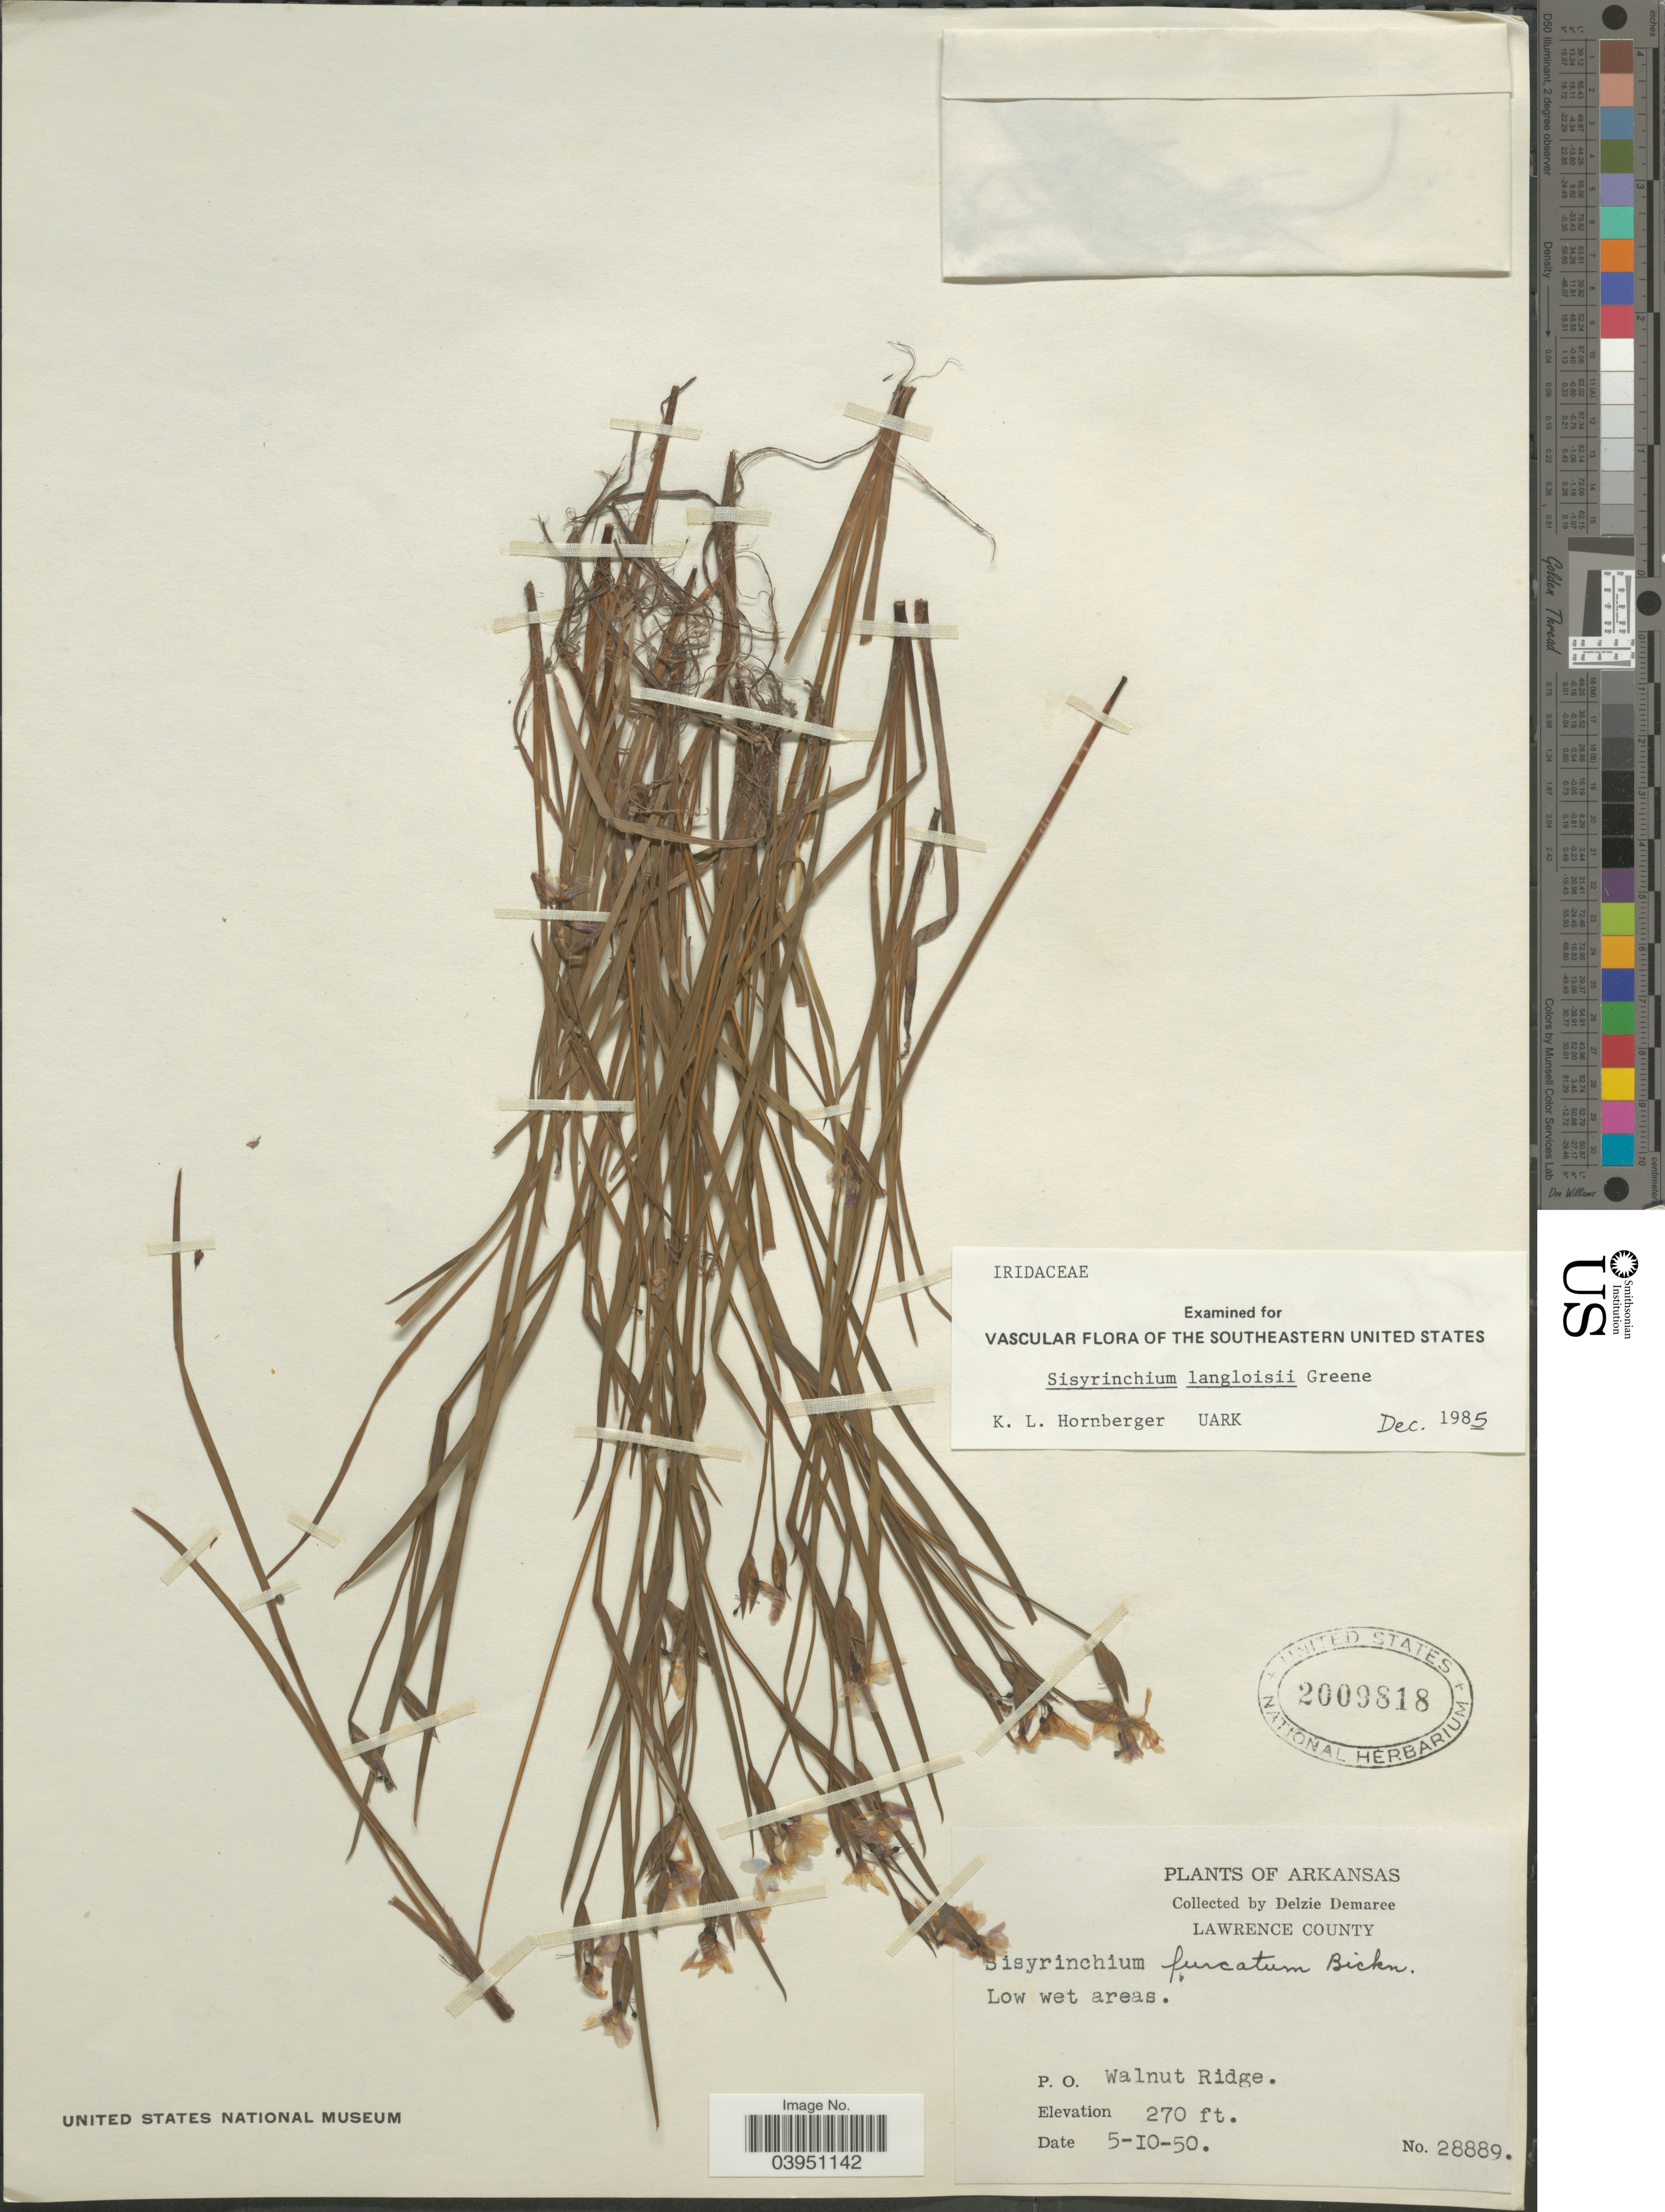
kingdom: Plantae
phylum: Tracheophyta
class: Liliopsida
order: Asparagales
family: Iridaceae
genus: Sisyrinchium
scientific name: Sisyrinchium langloisii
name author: Greene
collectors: D. Demaree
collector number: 28889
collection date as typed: Transcribed d/m/y: 10/5/50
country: United States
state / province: Arkansas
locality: Lawrence County. Low wet areas. P. O. Walnut Ridge.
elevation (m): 82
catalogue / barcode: US 2009818